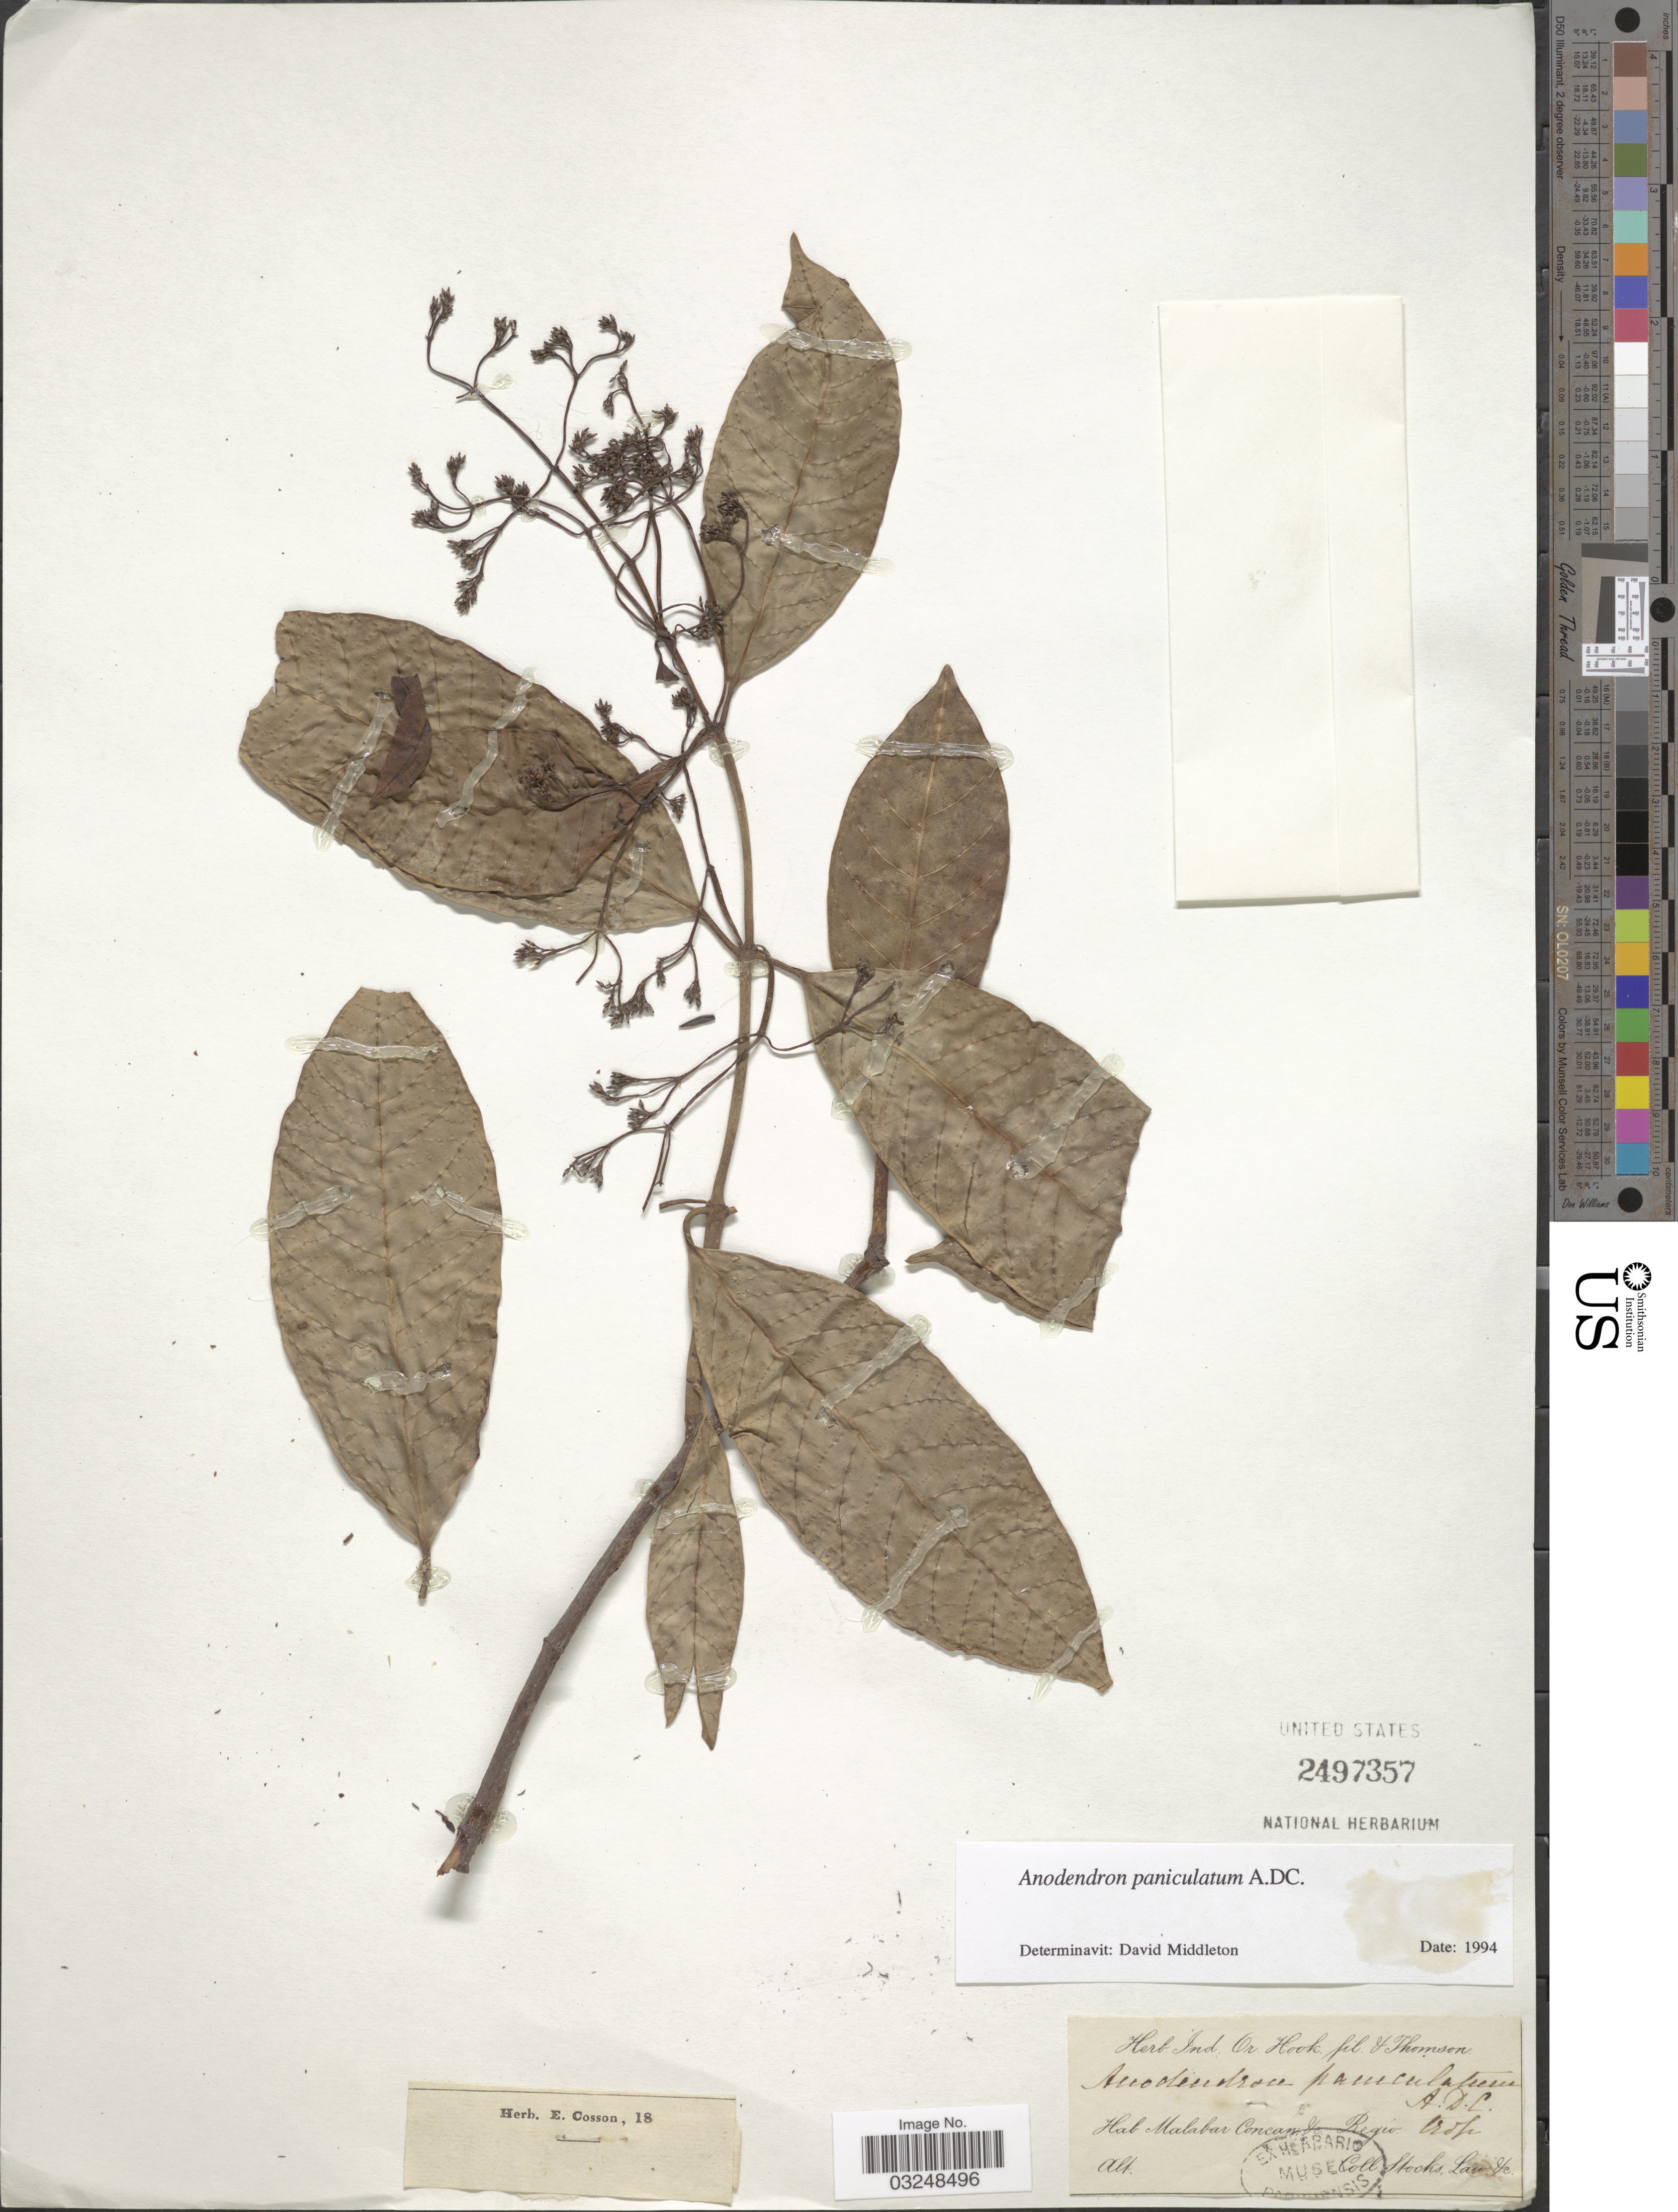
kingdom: Plantae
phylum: Tracheophyta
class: Magnoliopsida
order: Gentianales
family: Apocynaceae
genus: Anodendron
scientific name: Anodendron paniculatum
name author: A. DC.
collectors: J. Stocks & J. Law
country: India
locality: Regio Trop., Malabar Concan &c.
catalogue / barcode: US 2497357